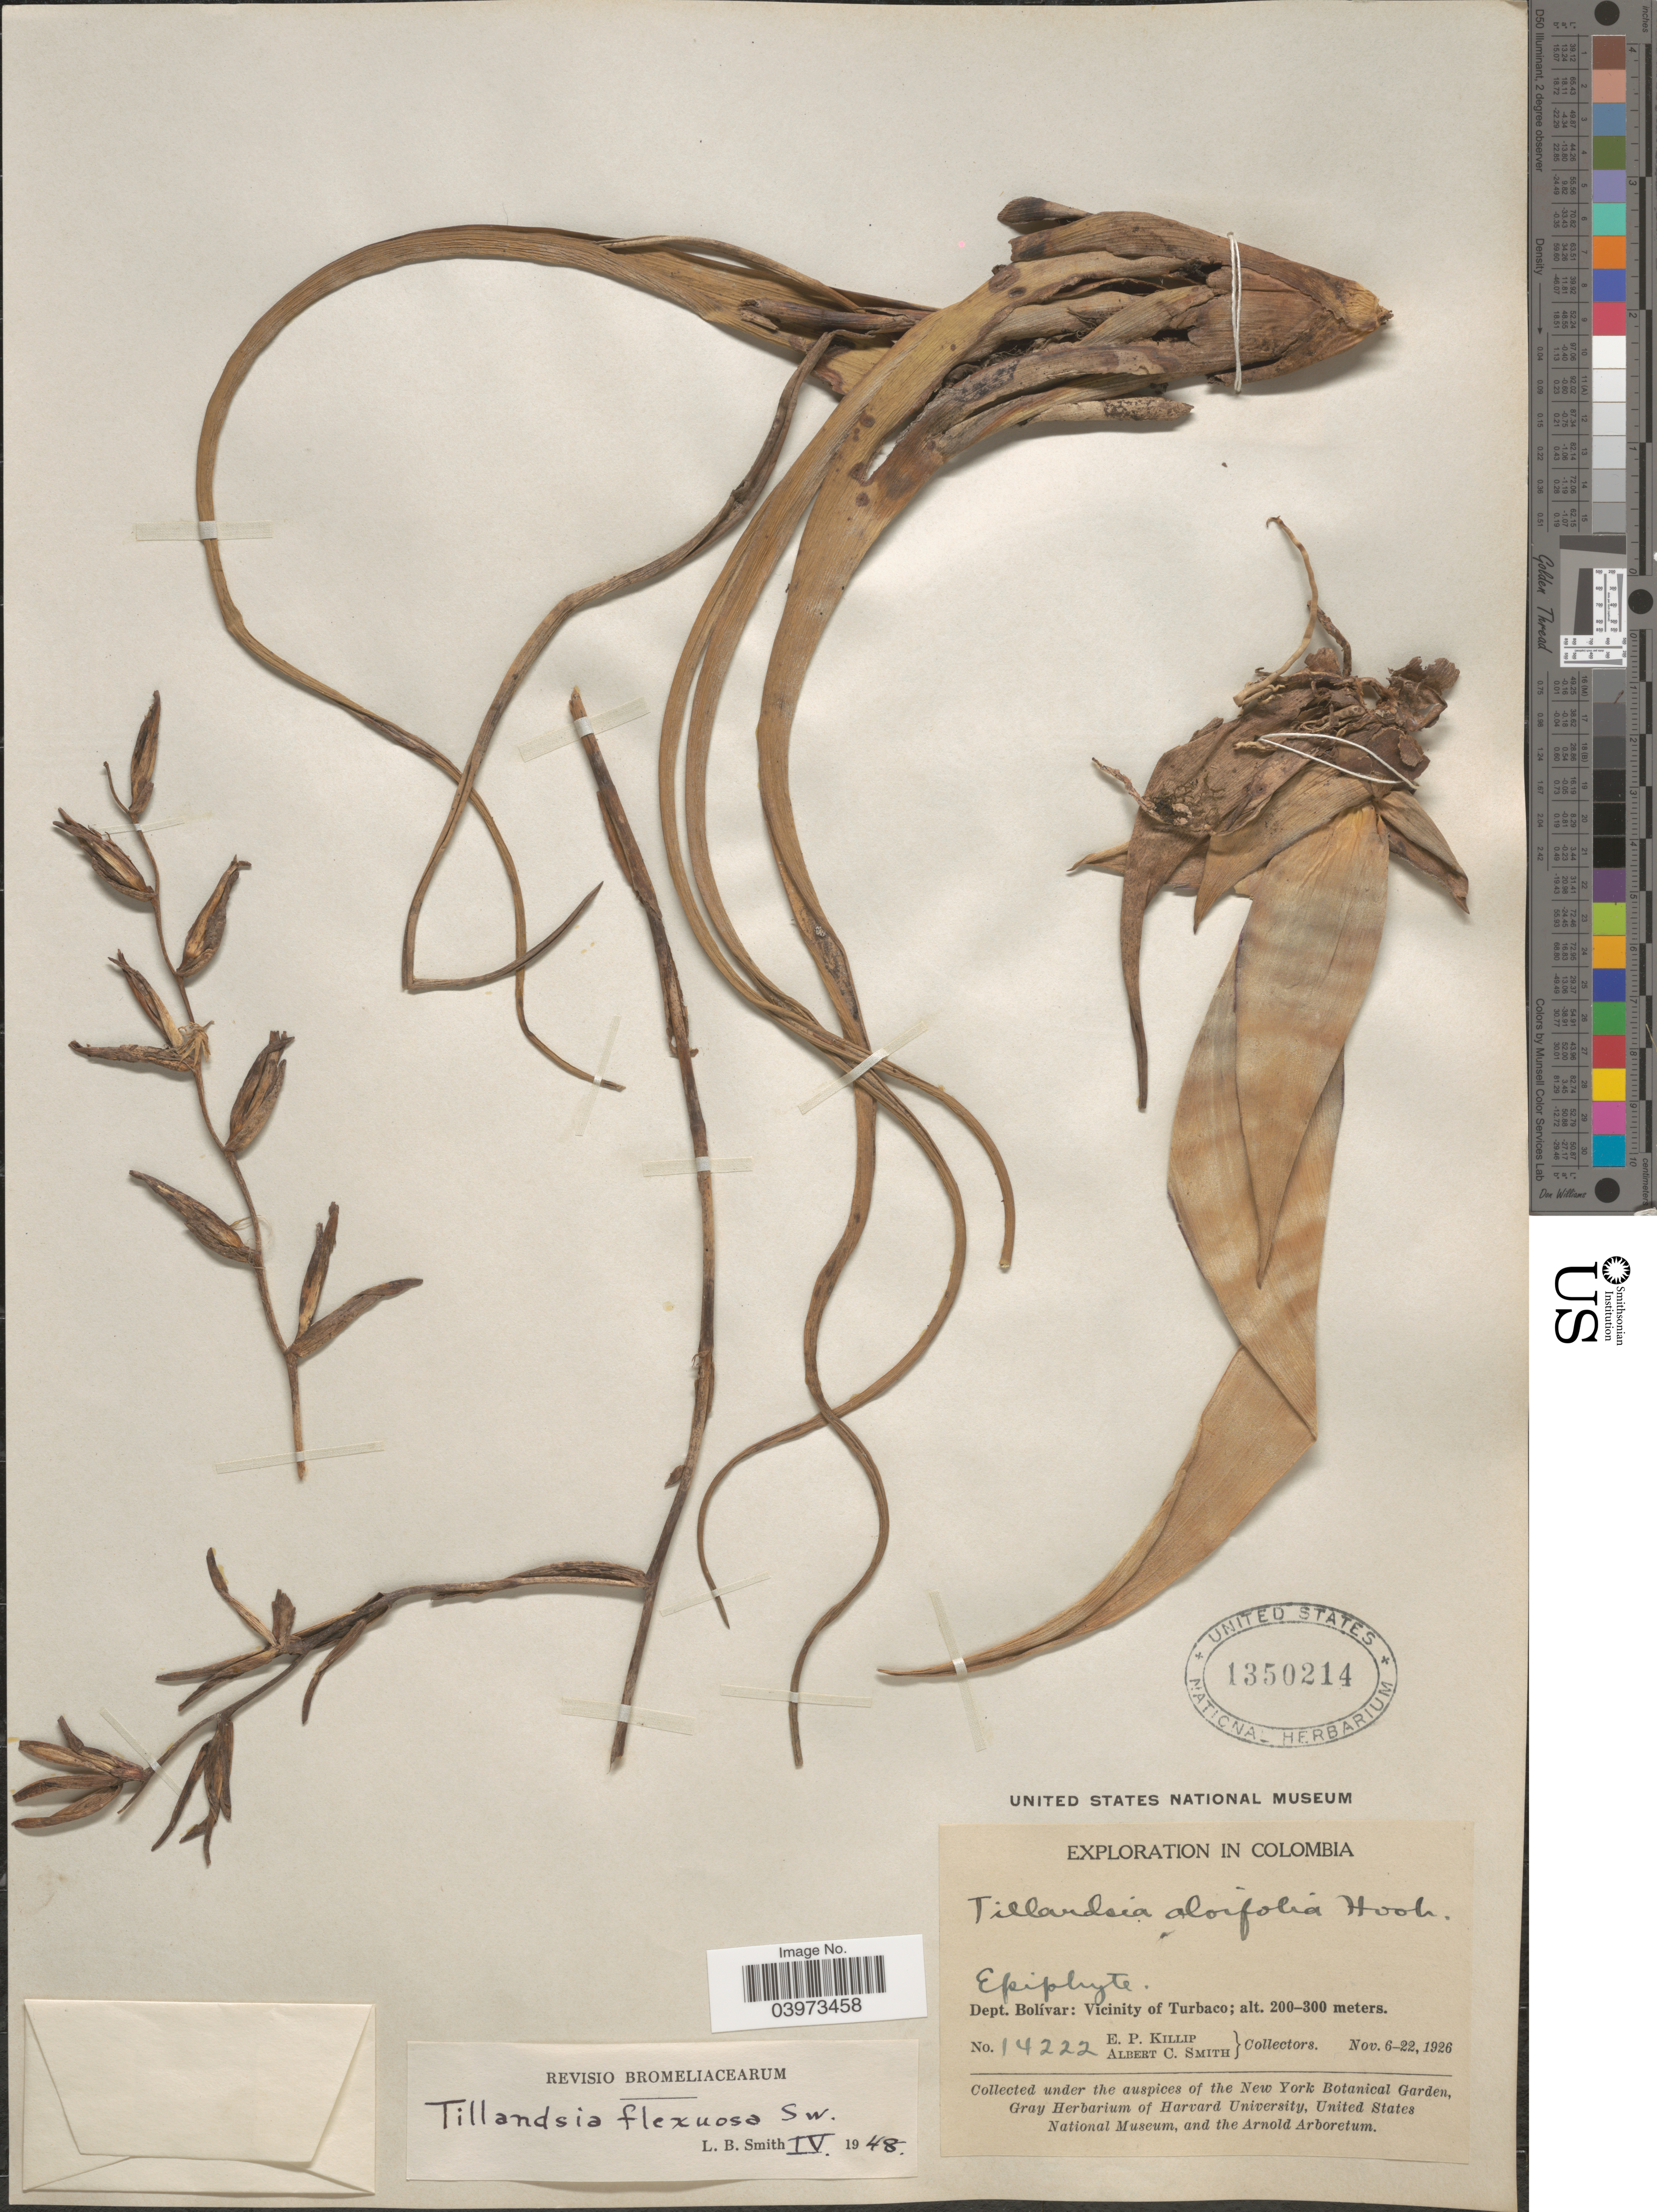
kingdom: Plantae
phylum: Tracheophyta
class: Liliopsida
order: Poales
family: Bromeliaceae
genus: Tillandsia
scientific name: Tillandsia flexuosa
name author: Sw.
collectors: E. P. Killip & A. C. Smith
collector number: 14222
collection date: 1926-11-06/1926-11-22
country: Colombia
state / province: Bolívar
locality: Exploration In Colombia. Dept. Bolíar: Vicinity of Turbaco.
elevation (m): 200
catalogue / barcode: US 1350214